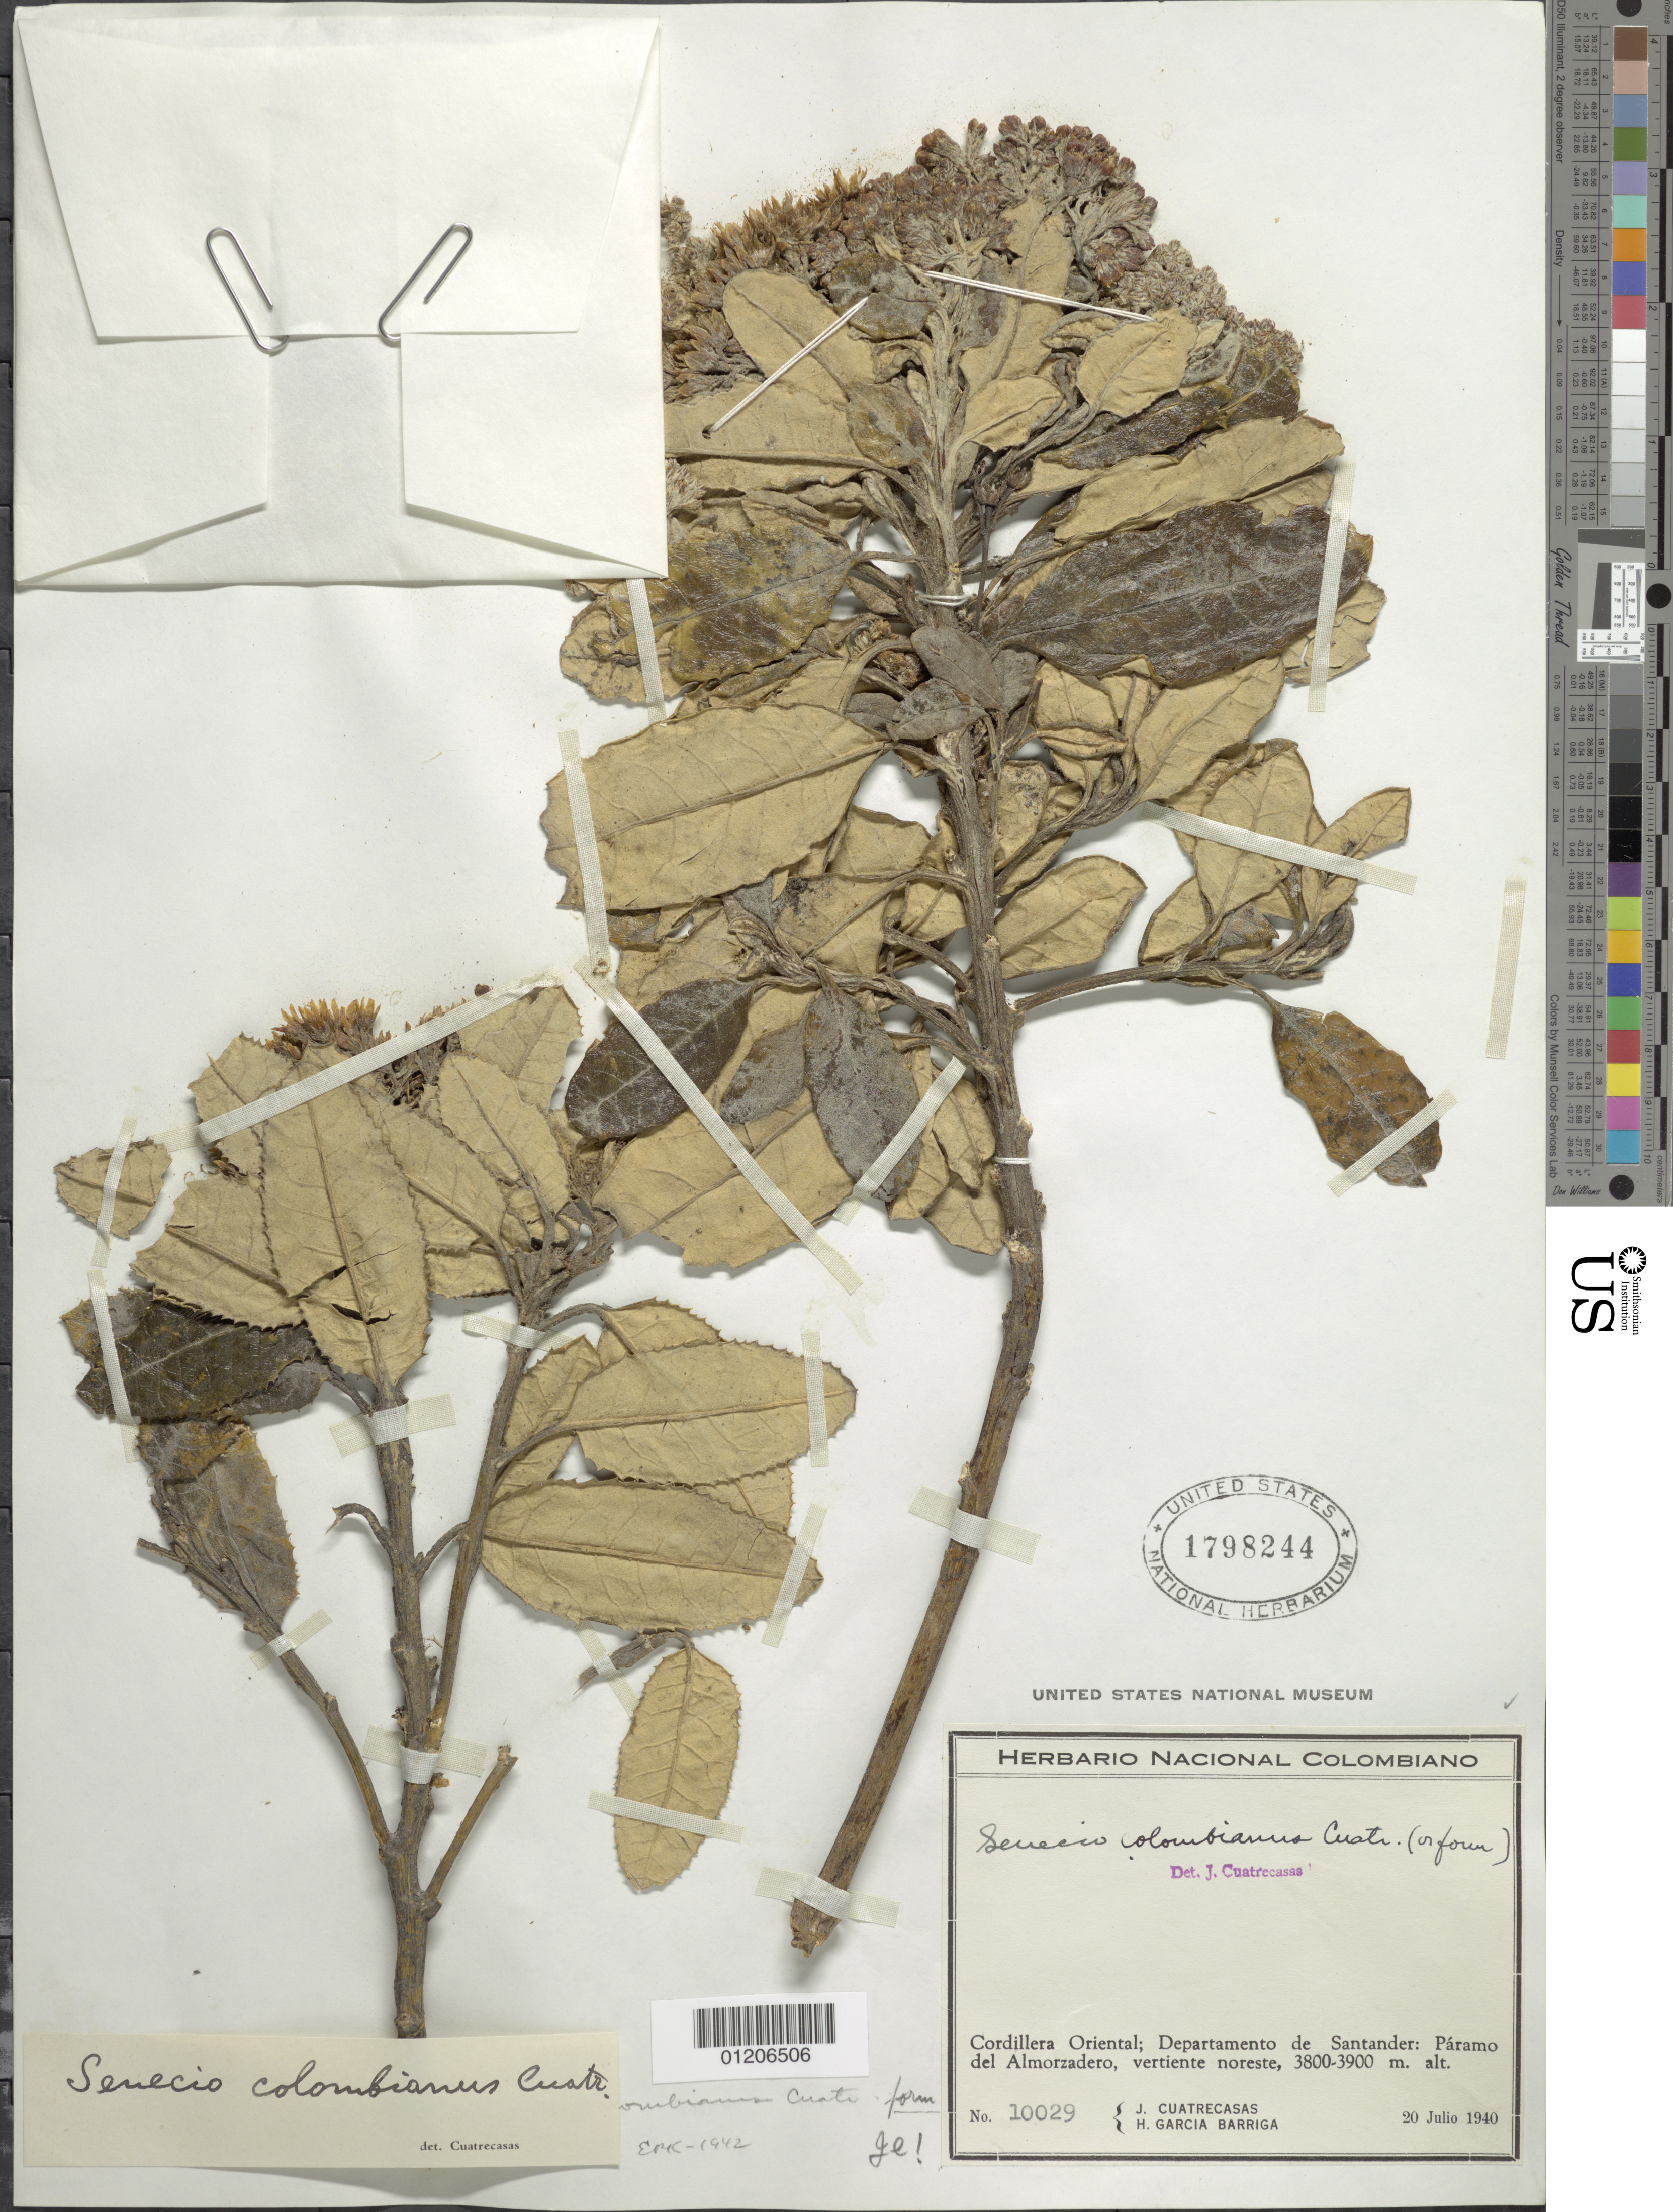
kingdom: Plantae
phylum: Tracheophyta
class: Magnoliopsida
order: Asterales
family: Asteraceae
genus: Pentacalia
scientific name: Pentacalia colombiana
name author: (Cuatrec.) Cuatrec.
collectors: J. Cuatrecasas & H. García Barriga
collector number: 10029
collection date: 1940-07-20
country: Colombia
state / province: Santander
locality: Cordillera Oriental; Paramo del Almorzadero, vertiente noreste.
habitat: paramo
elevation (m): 3800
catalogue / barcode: US 1798244